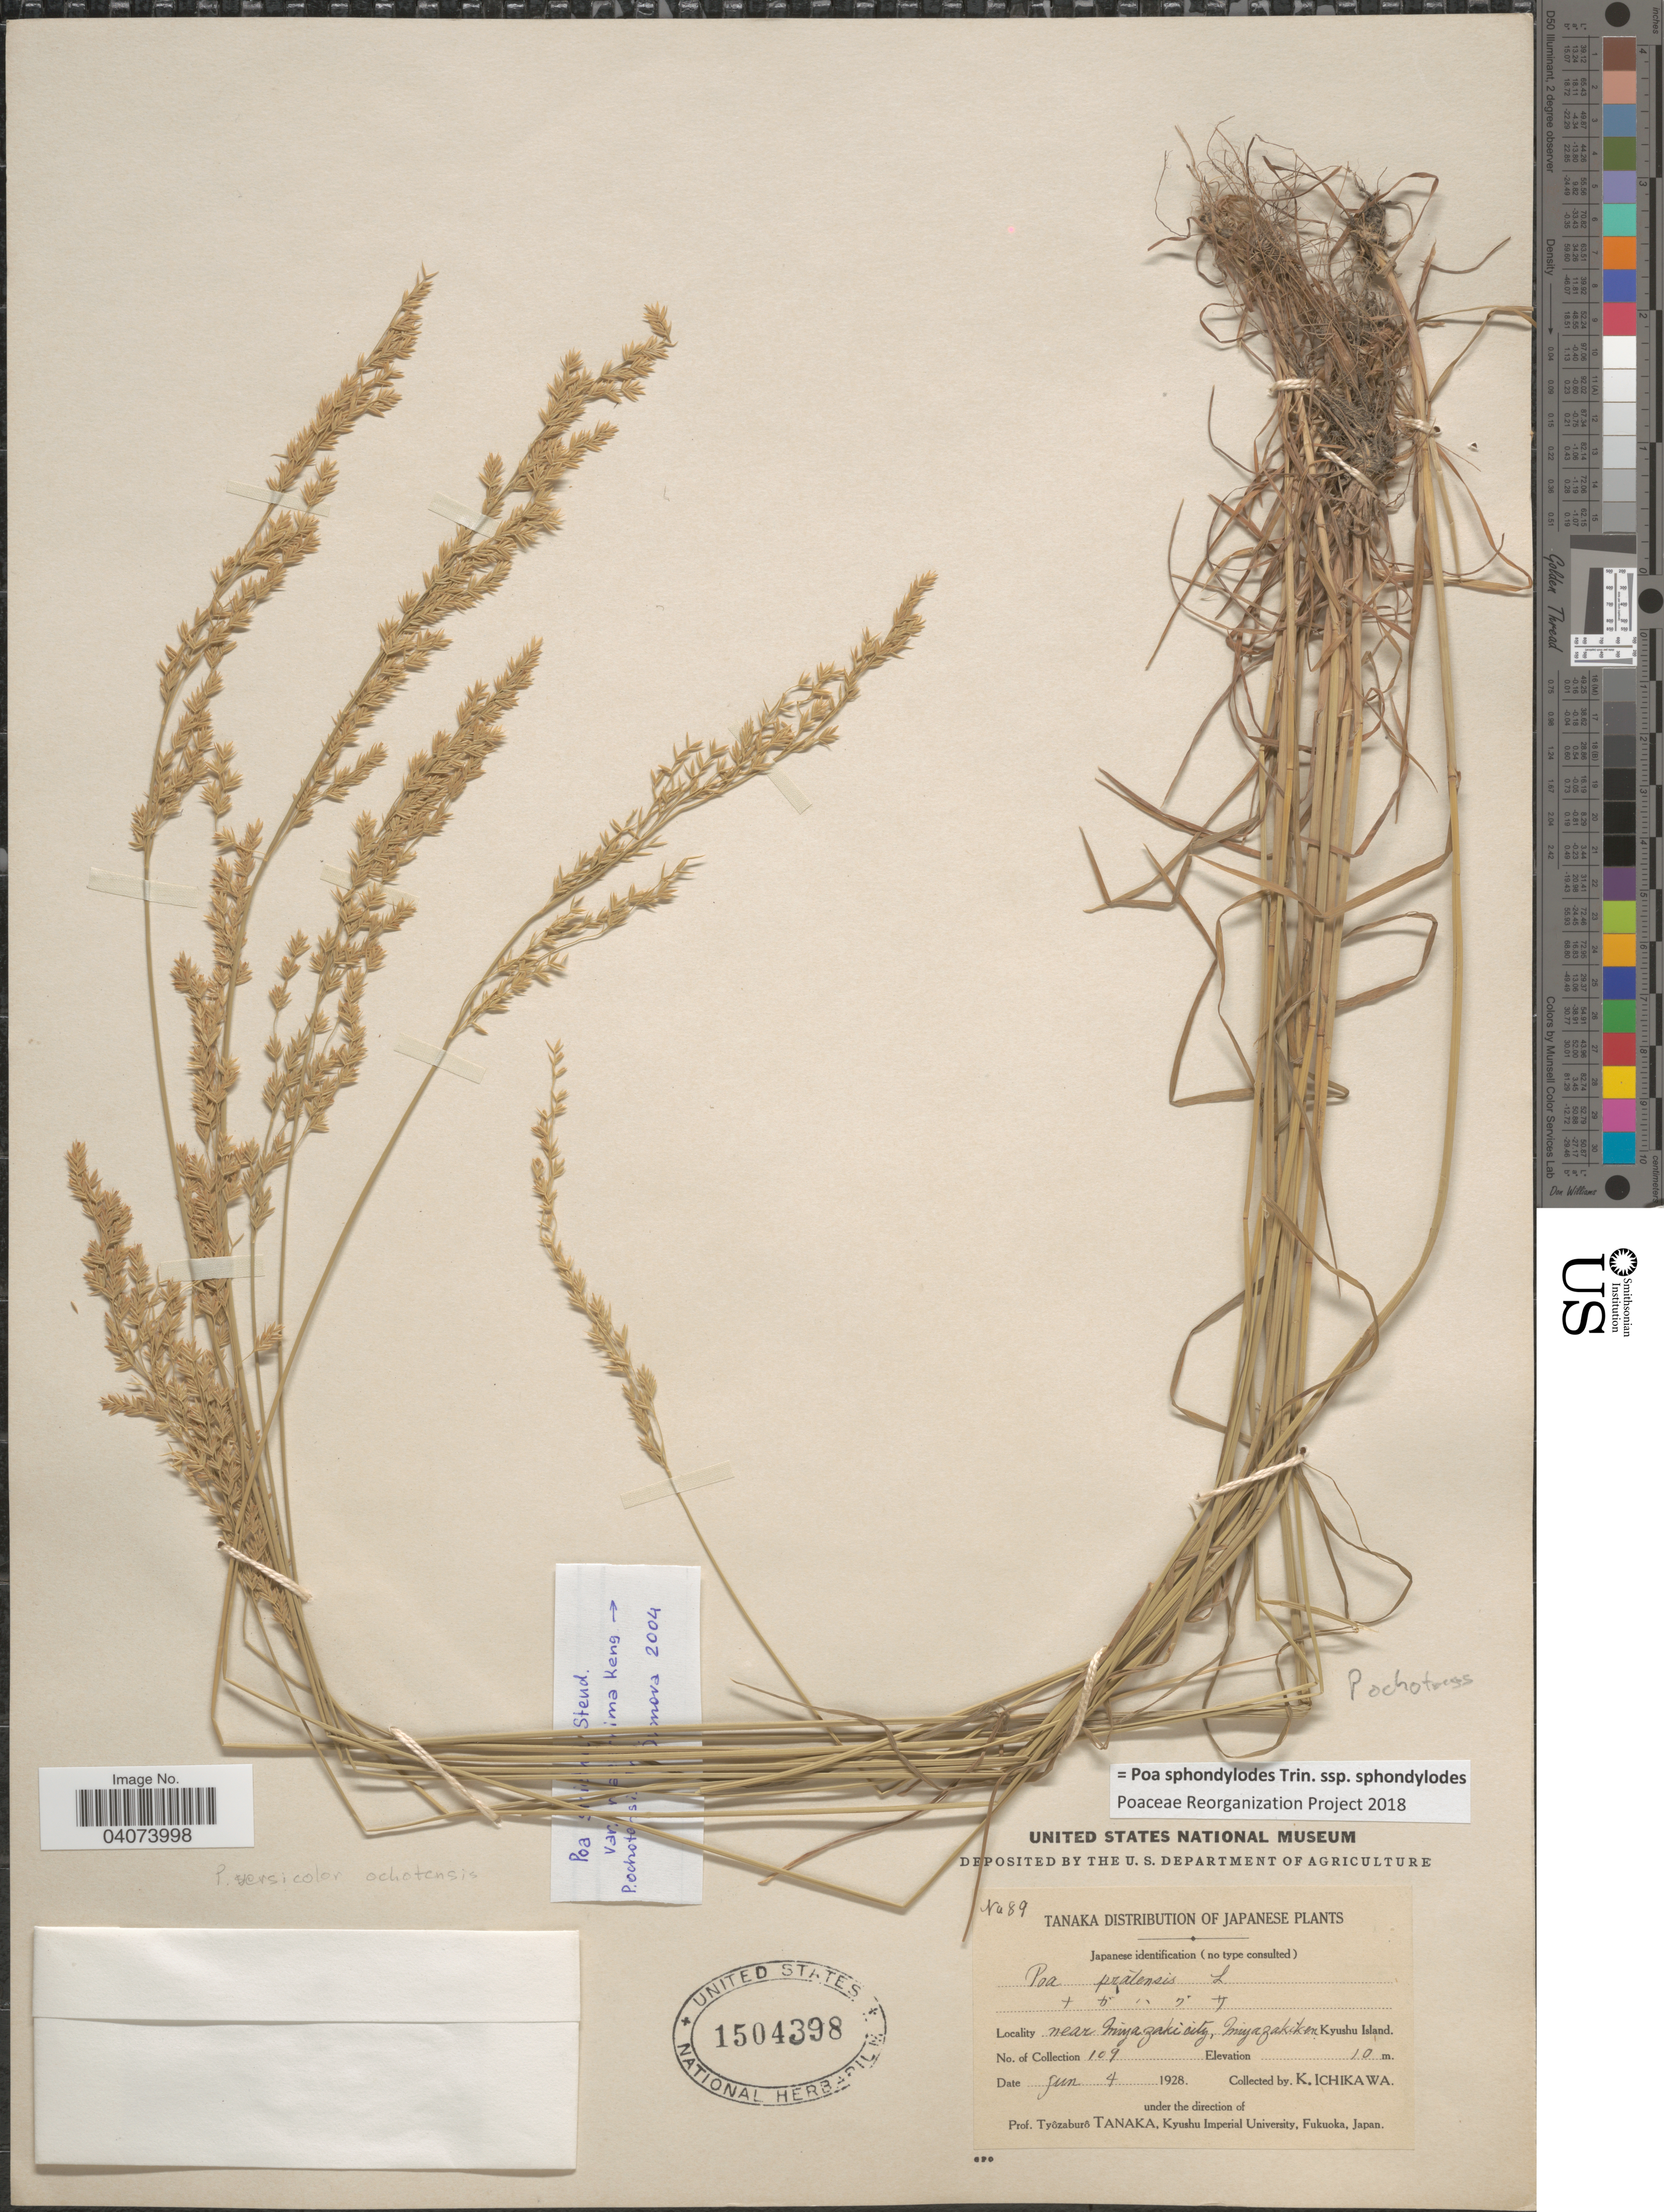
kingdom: Plantae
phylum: Tracheophyta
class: Liliopsida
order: Poales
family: Poaceae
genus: Poa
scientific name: Poa sphondylodes subsp. sphondylodes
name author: Trin.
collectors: K. Ichikawa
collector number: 89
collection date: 1928-06-04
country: Japan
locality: Near Miyazakicity, Miyazakiken Kyushu Island.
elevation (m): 10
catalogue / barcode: US 1504398